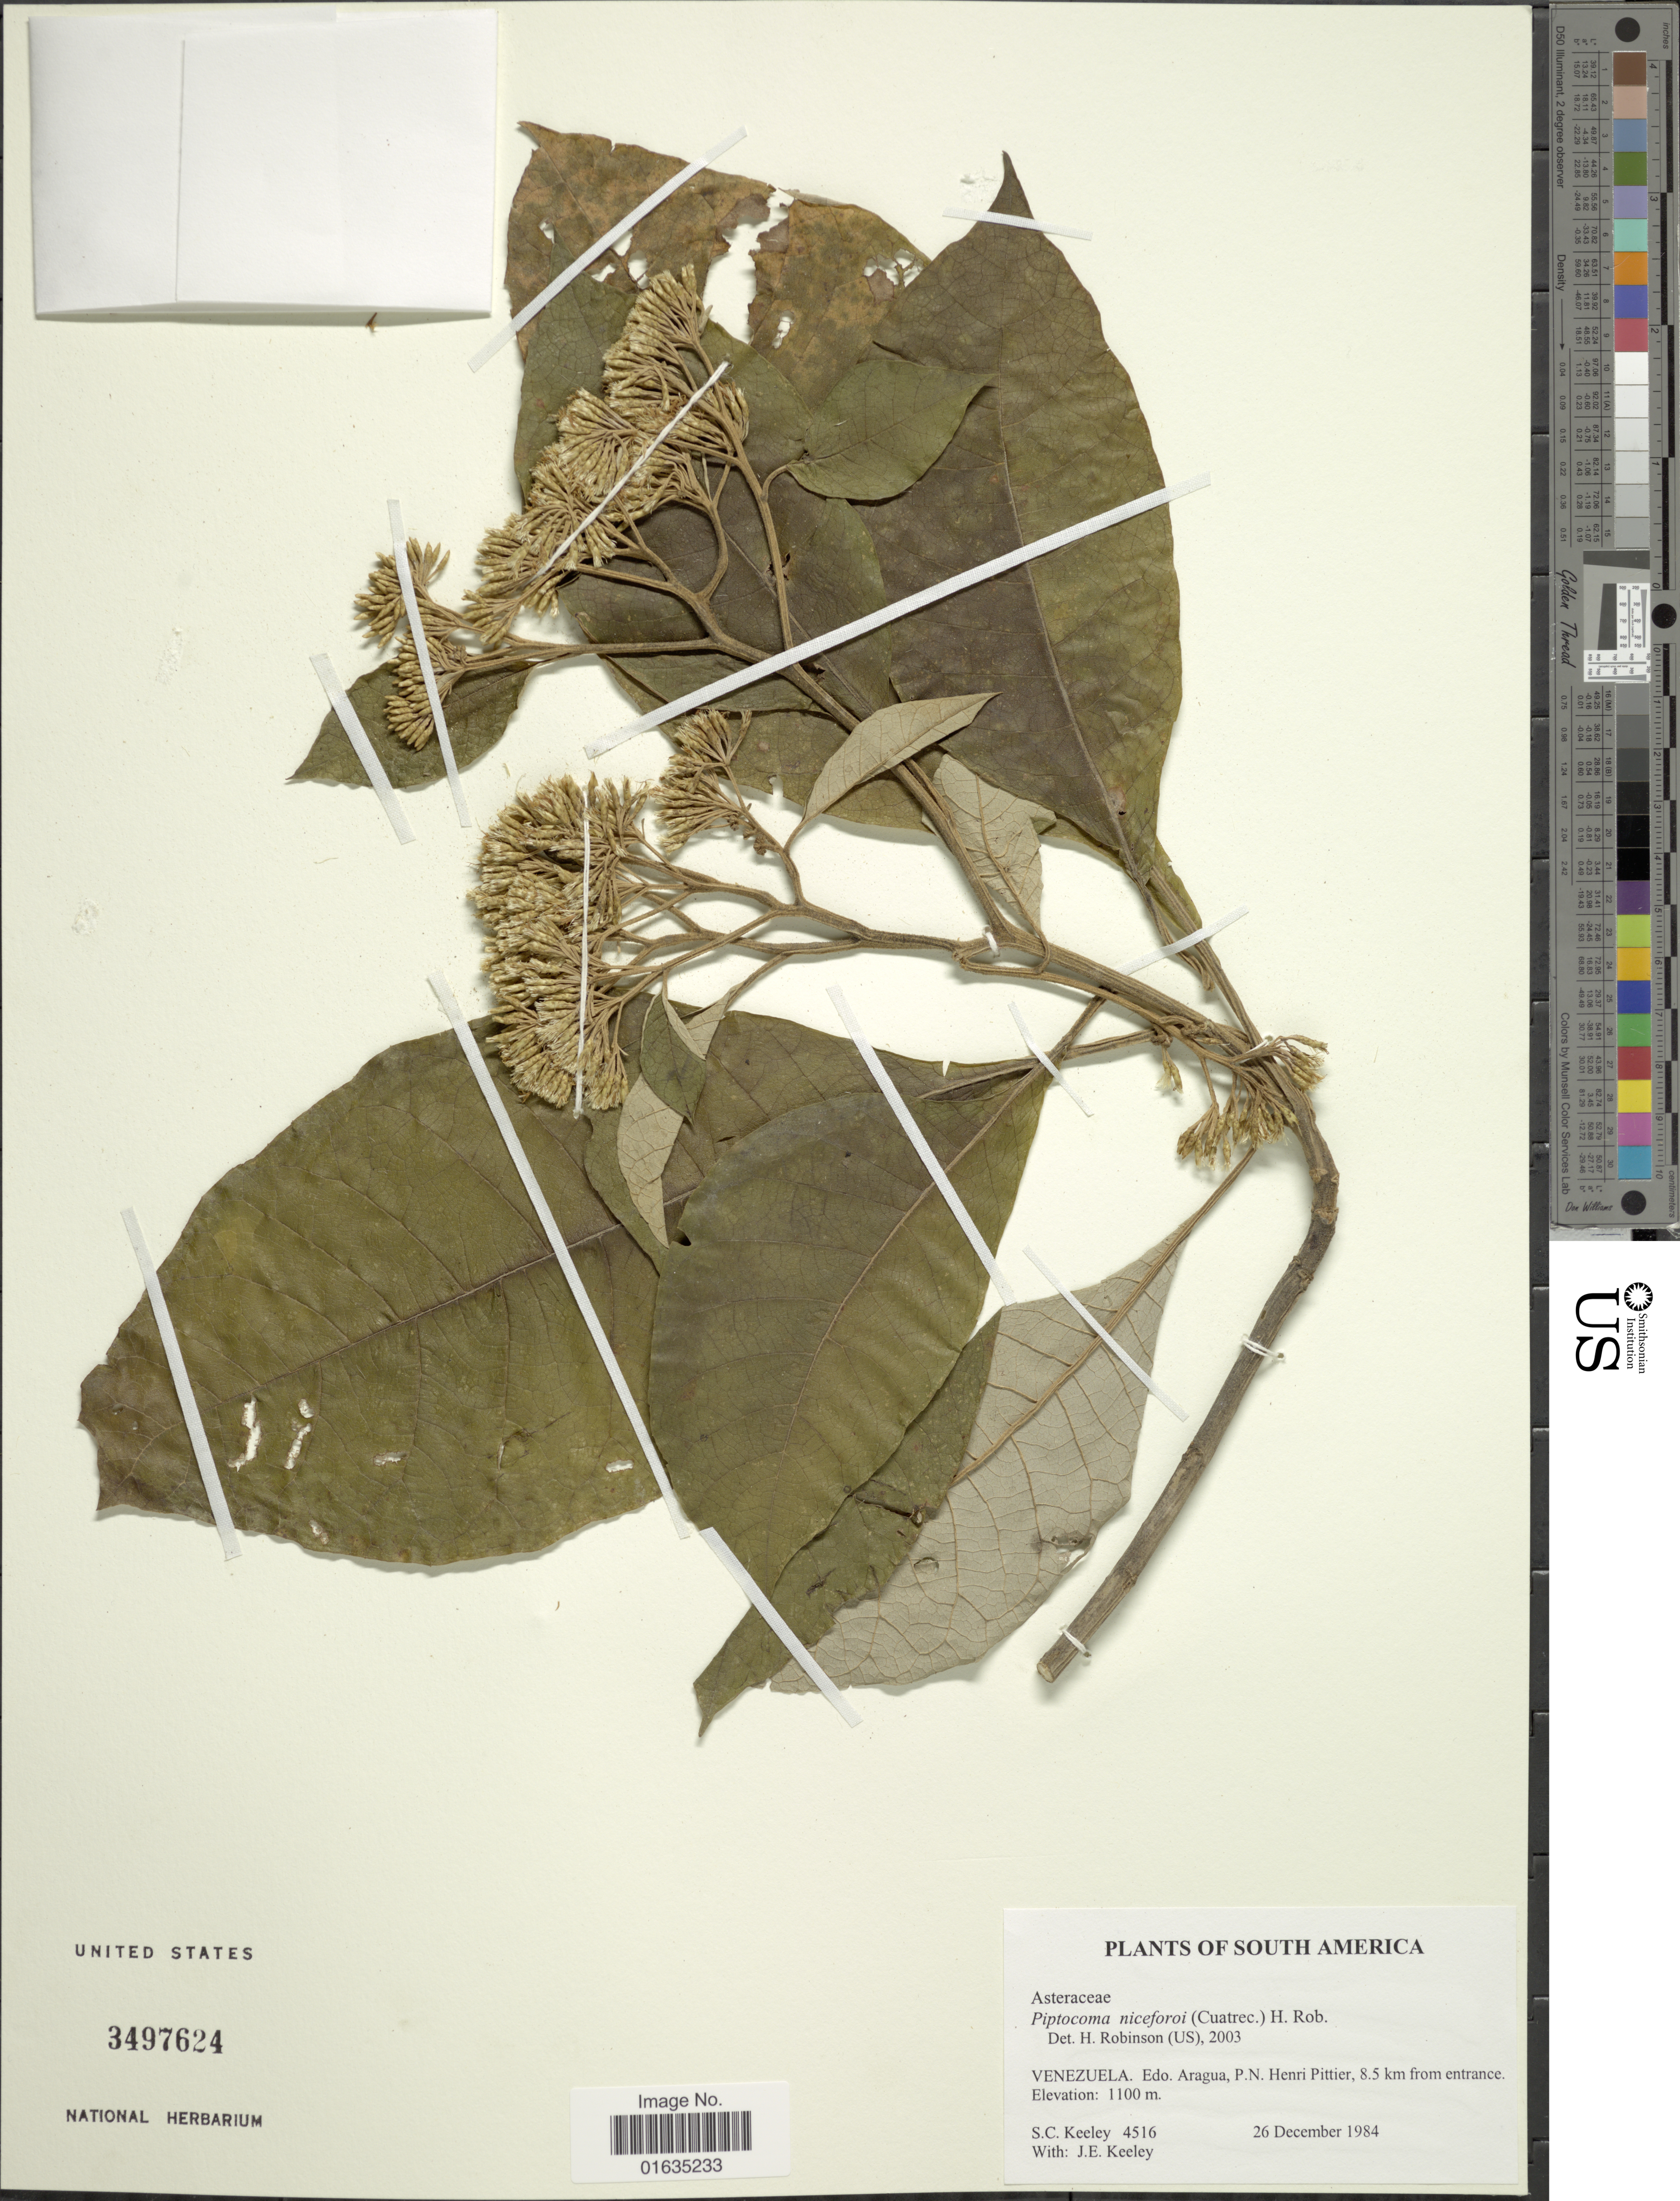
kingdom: Plantae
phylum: Tracheophyta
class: Magnoliopsida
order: Asterales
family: Asteraceae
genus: Piptocoma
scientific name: Piptocoma niceforoi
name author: (Cuatrec.) H. Rob.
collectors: S. C. Keeley & J. E. Keeley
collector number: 4516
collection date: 1984-12-26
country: Venezuela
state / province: Aragua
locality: P. N. Henri Pittier, 8.5 km from entrance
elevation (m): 1100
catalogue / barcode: US 3497624